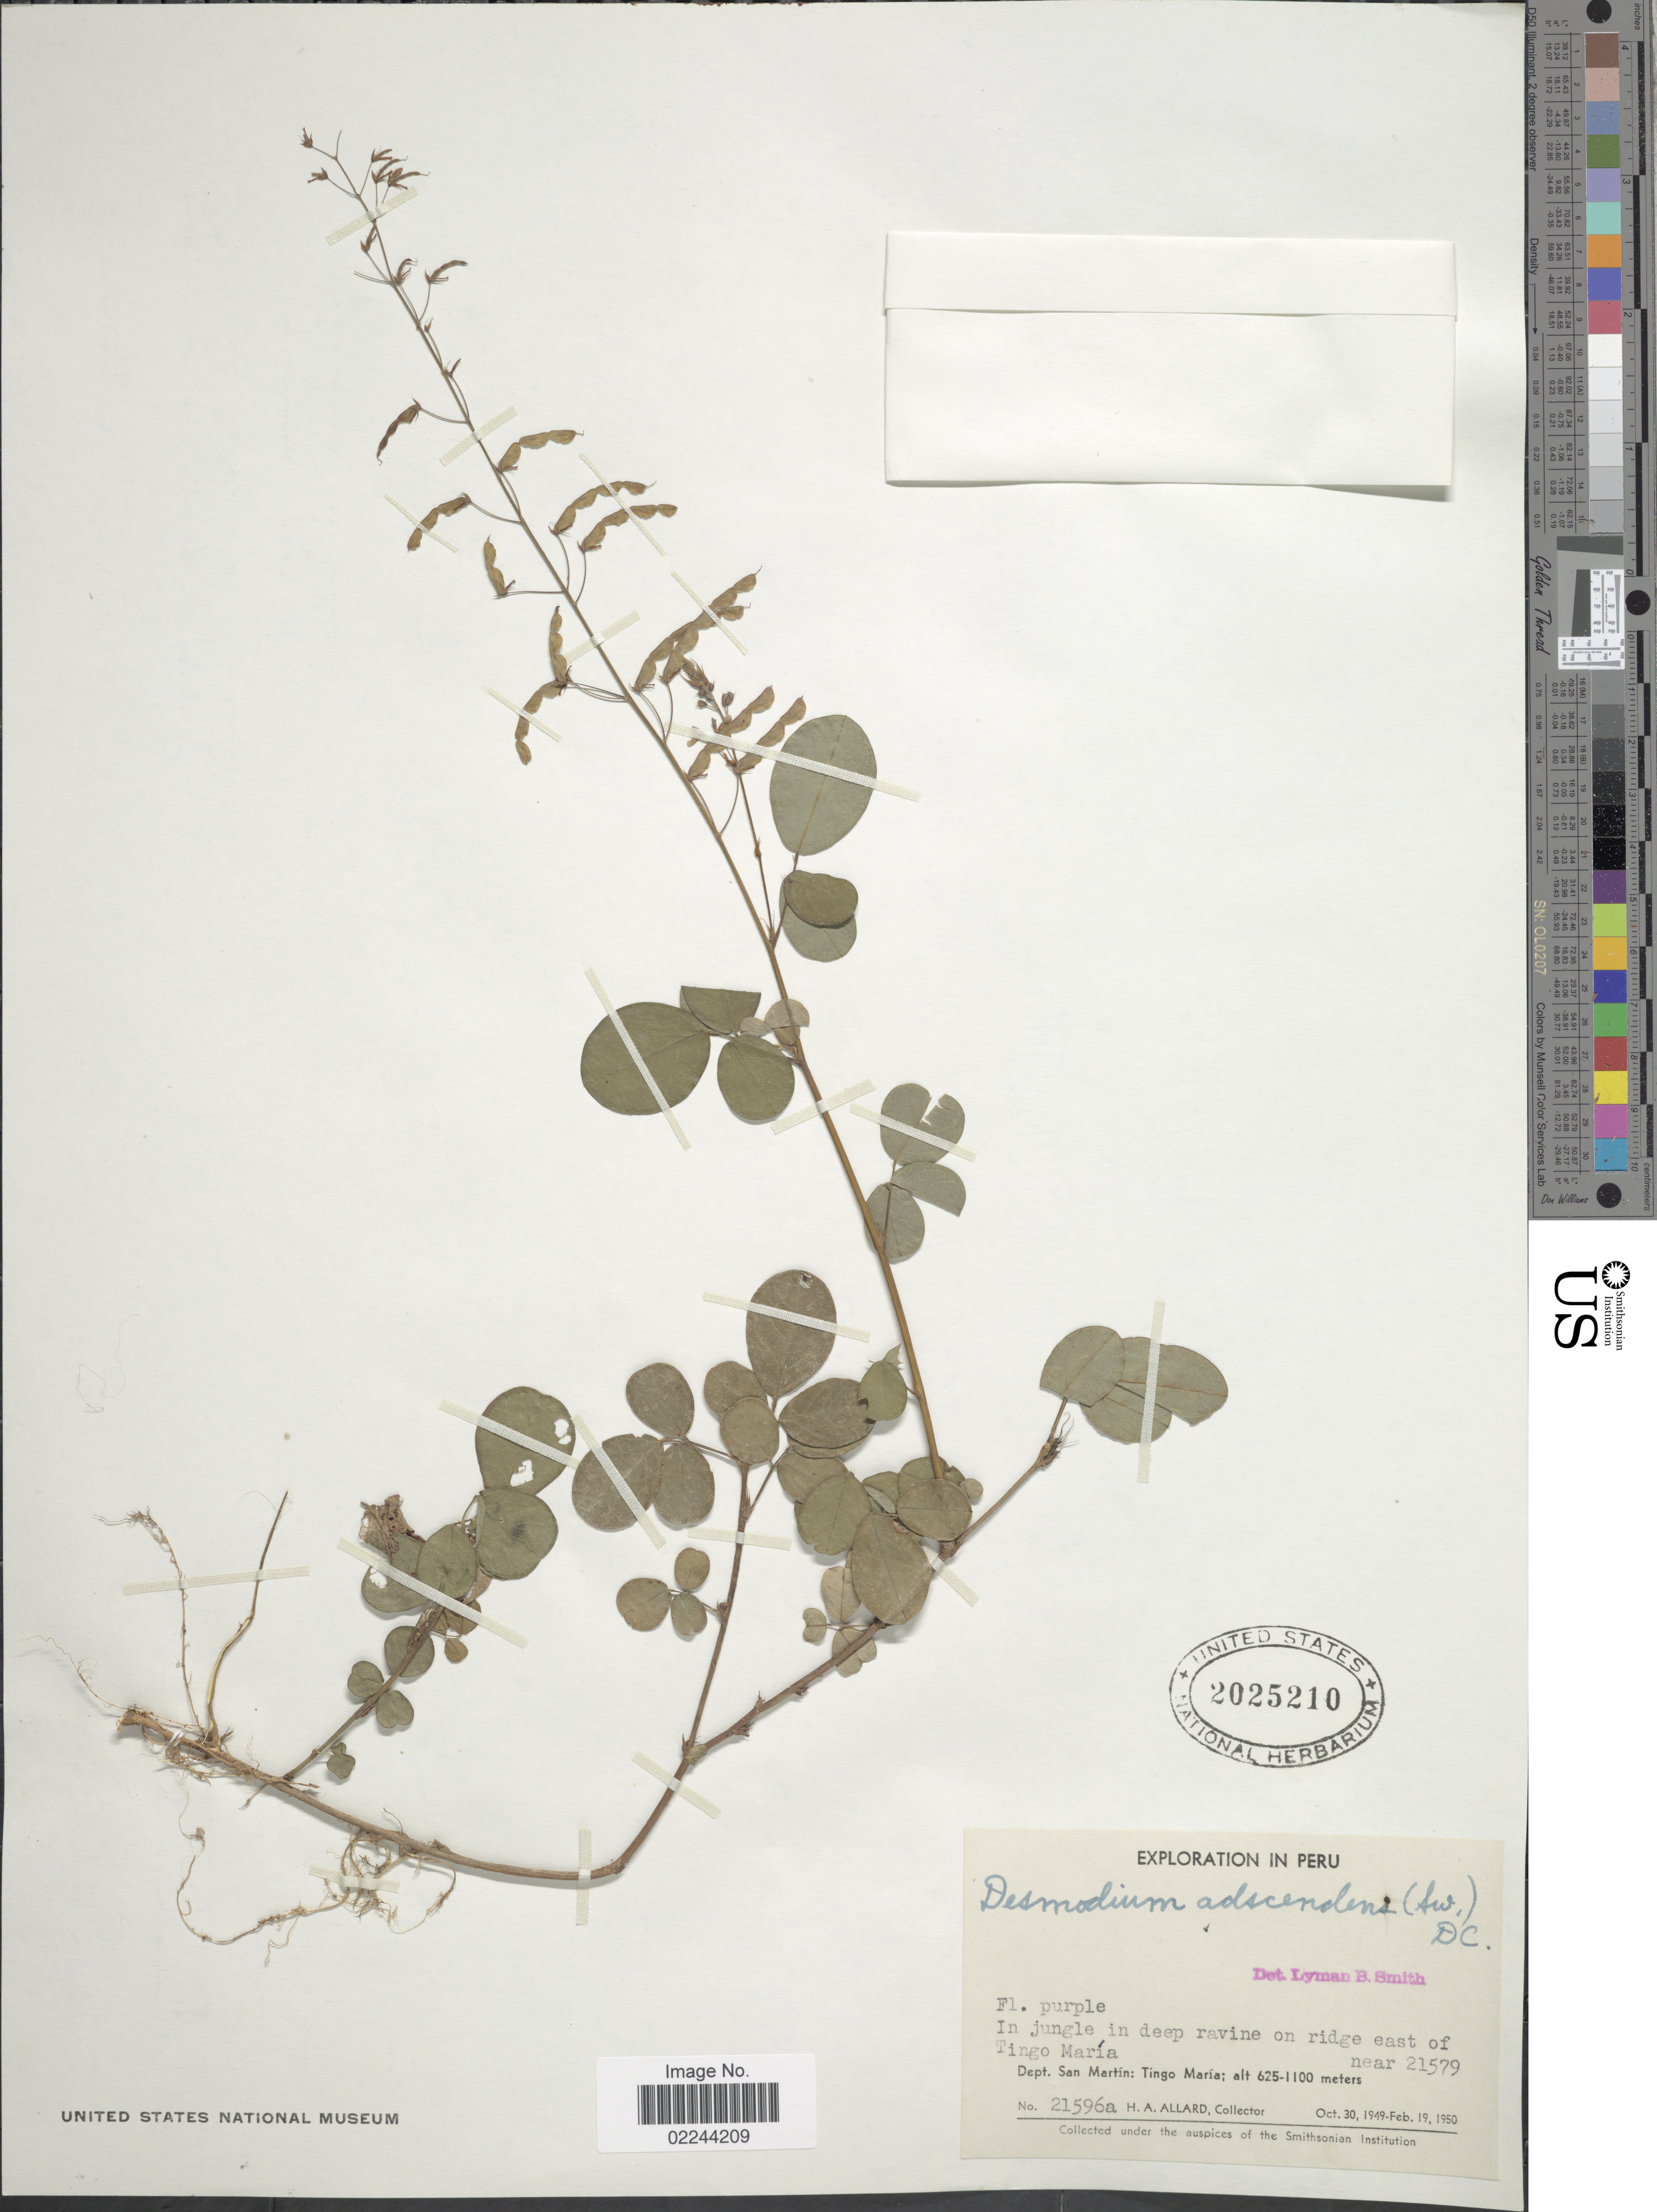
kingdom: Plantae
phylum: Tracheophyta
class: Magnoliopsida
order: Fabales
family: Fabaceae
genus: Grona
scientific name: Grona adscendens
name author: (Sw.) H. Ohashi & K. Ohashi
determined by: Strong, Mark T., (BOT), Smithsonian Institution - National Museum of Natural History (UNITED STATES)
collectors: H. A. Allard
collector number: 21596a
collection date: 1949-10-30/1950-02-19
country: Peru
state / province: San Martín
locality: In jungle in deep ravine on ridge east of Tingo María,near 21579, Dept. San Martín: Tingo María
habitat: in jungle in deep ravine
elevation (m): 625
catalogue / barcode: US 2025210